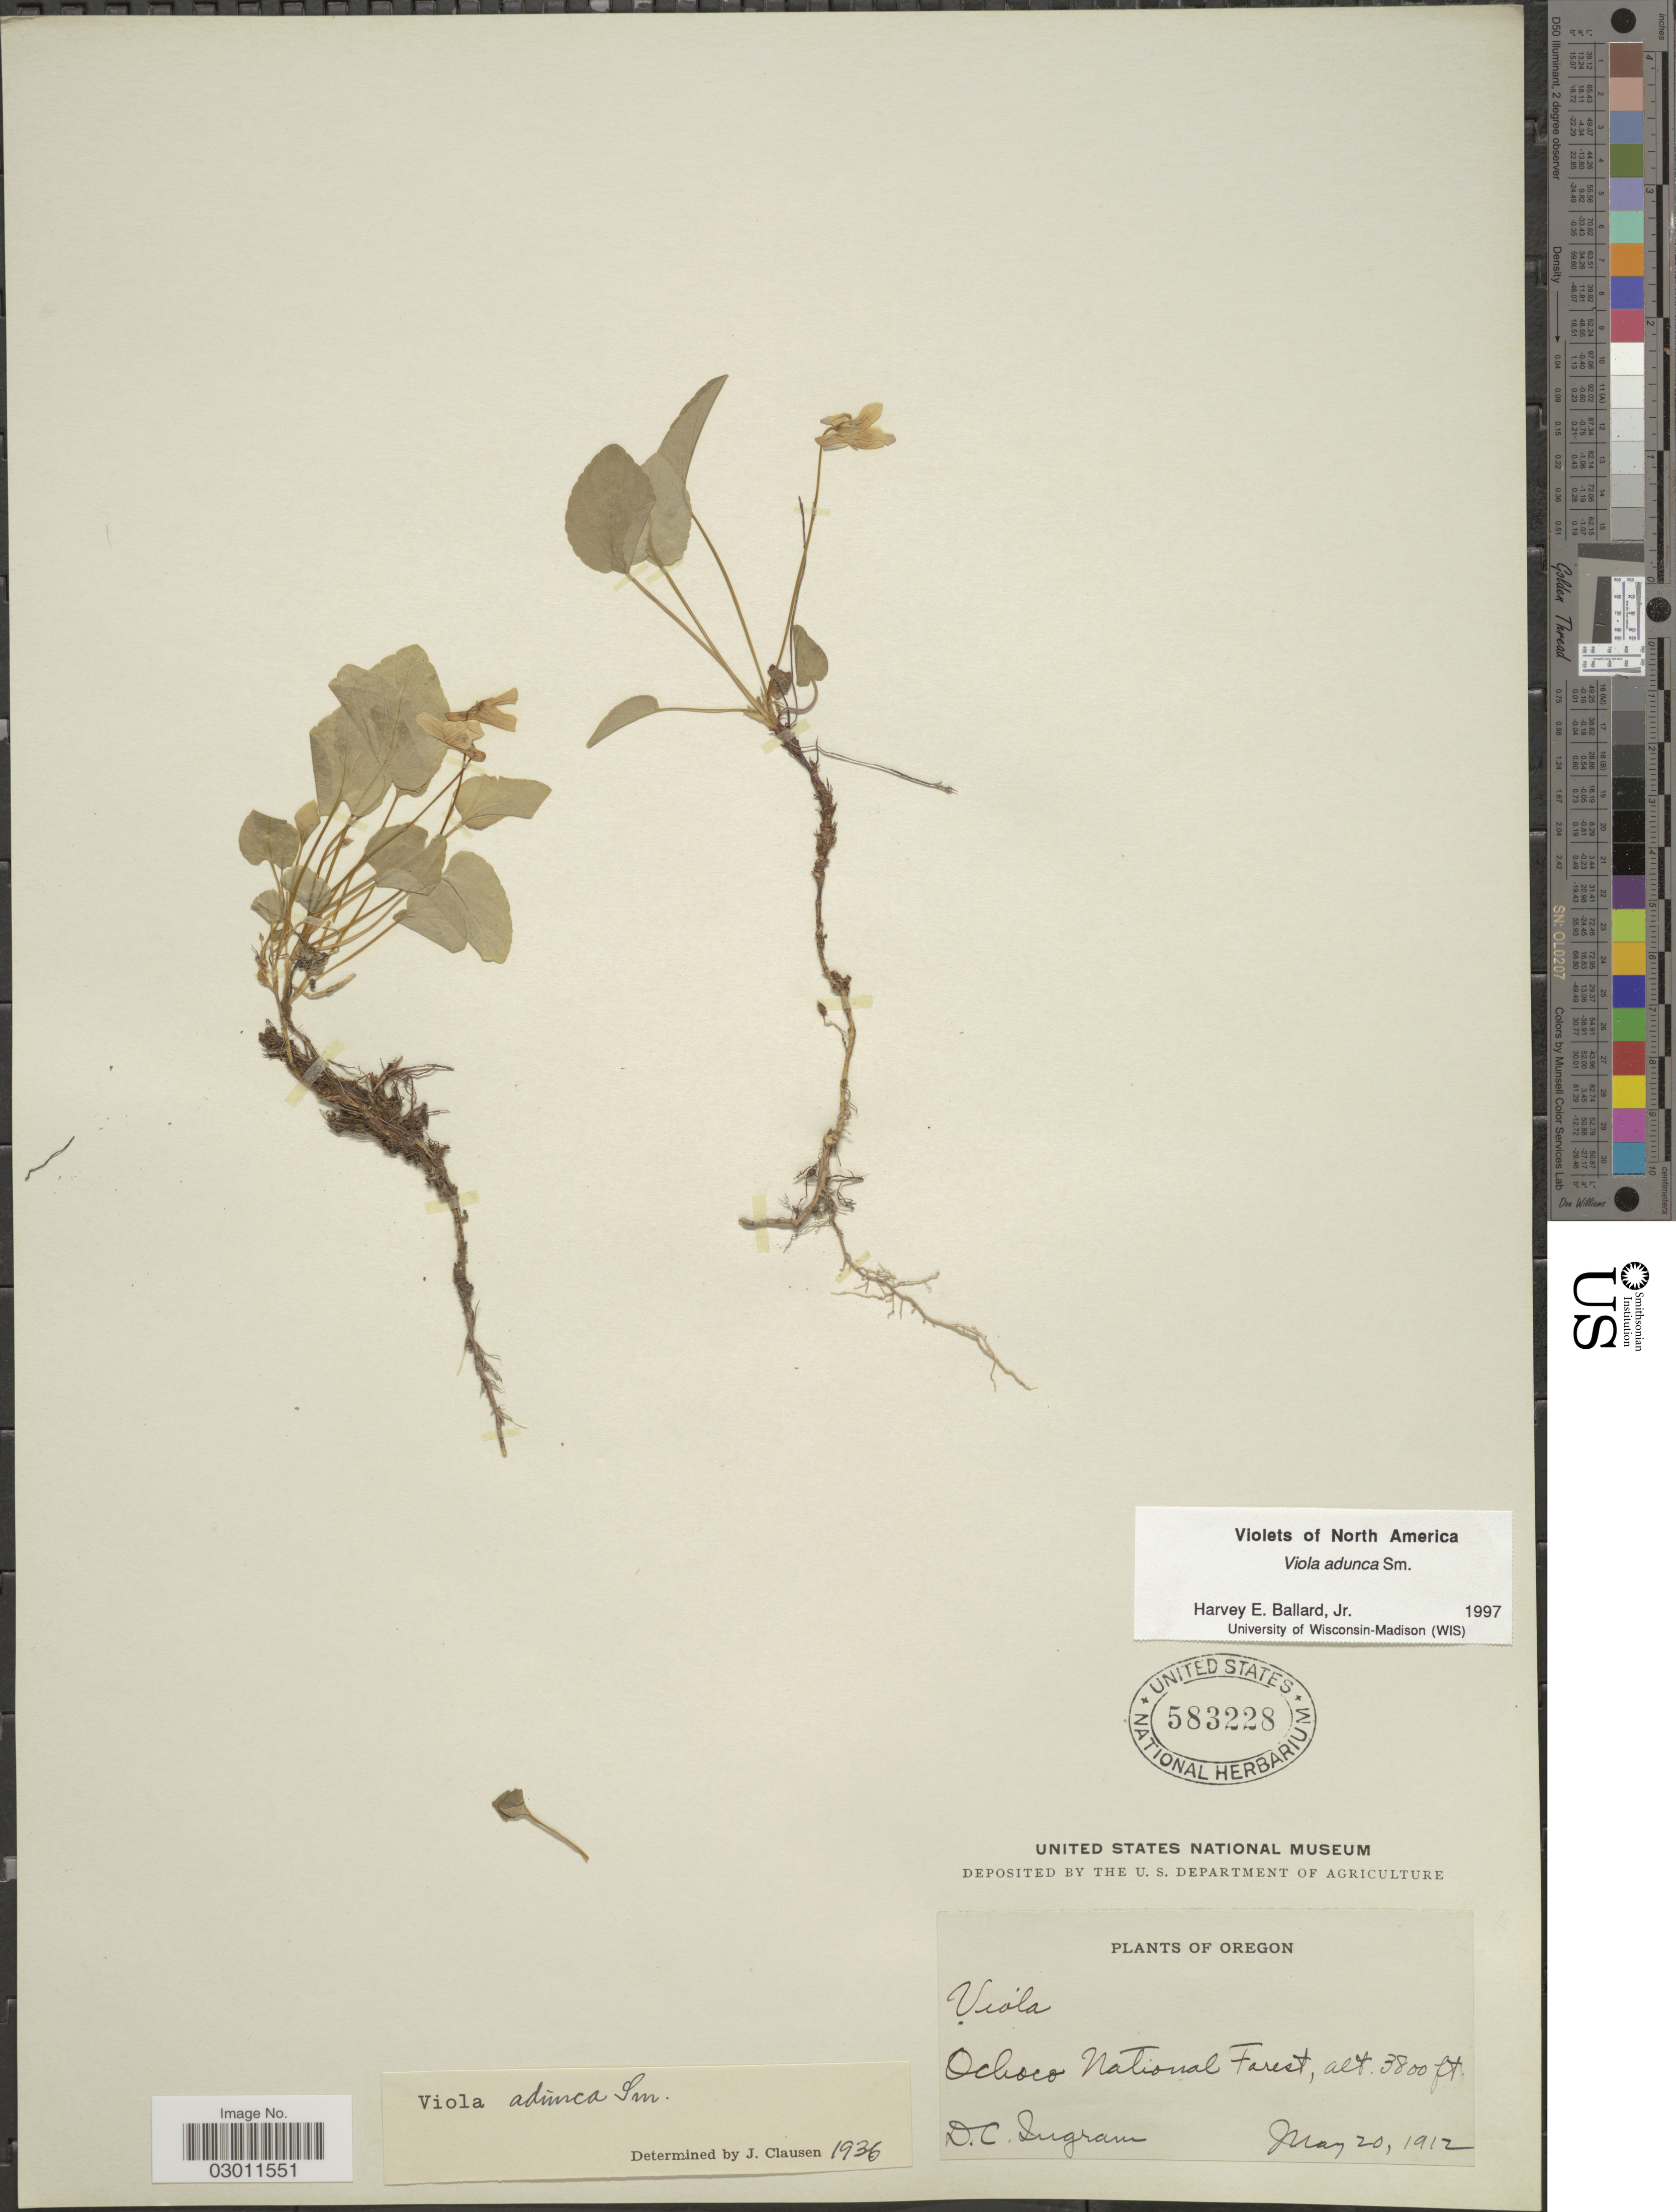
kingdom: Plantae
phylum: Tracheophyta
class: Magnoliopsida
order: Malpighiales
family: Violaceae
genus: Viola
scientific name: Viola adunca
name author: Sm.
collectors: D. C. Ingram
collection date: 1912-05-20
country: United States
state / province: Oregon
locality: Ochoco National Forest.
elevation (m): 1158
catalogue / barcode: US 583228